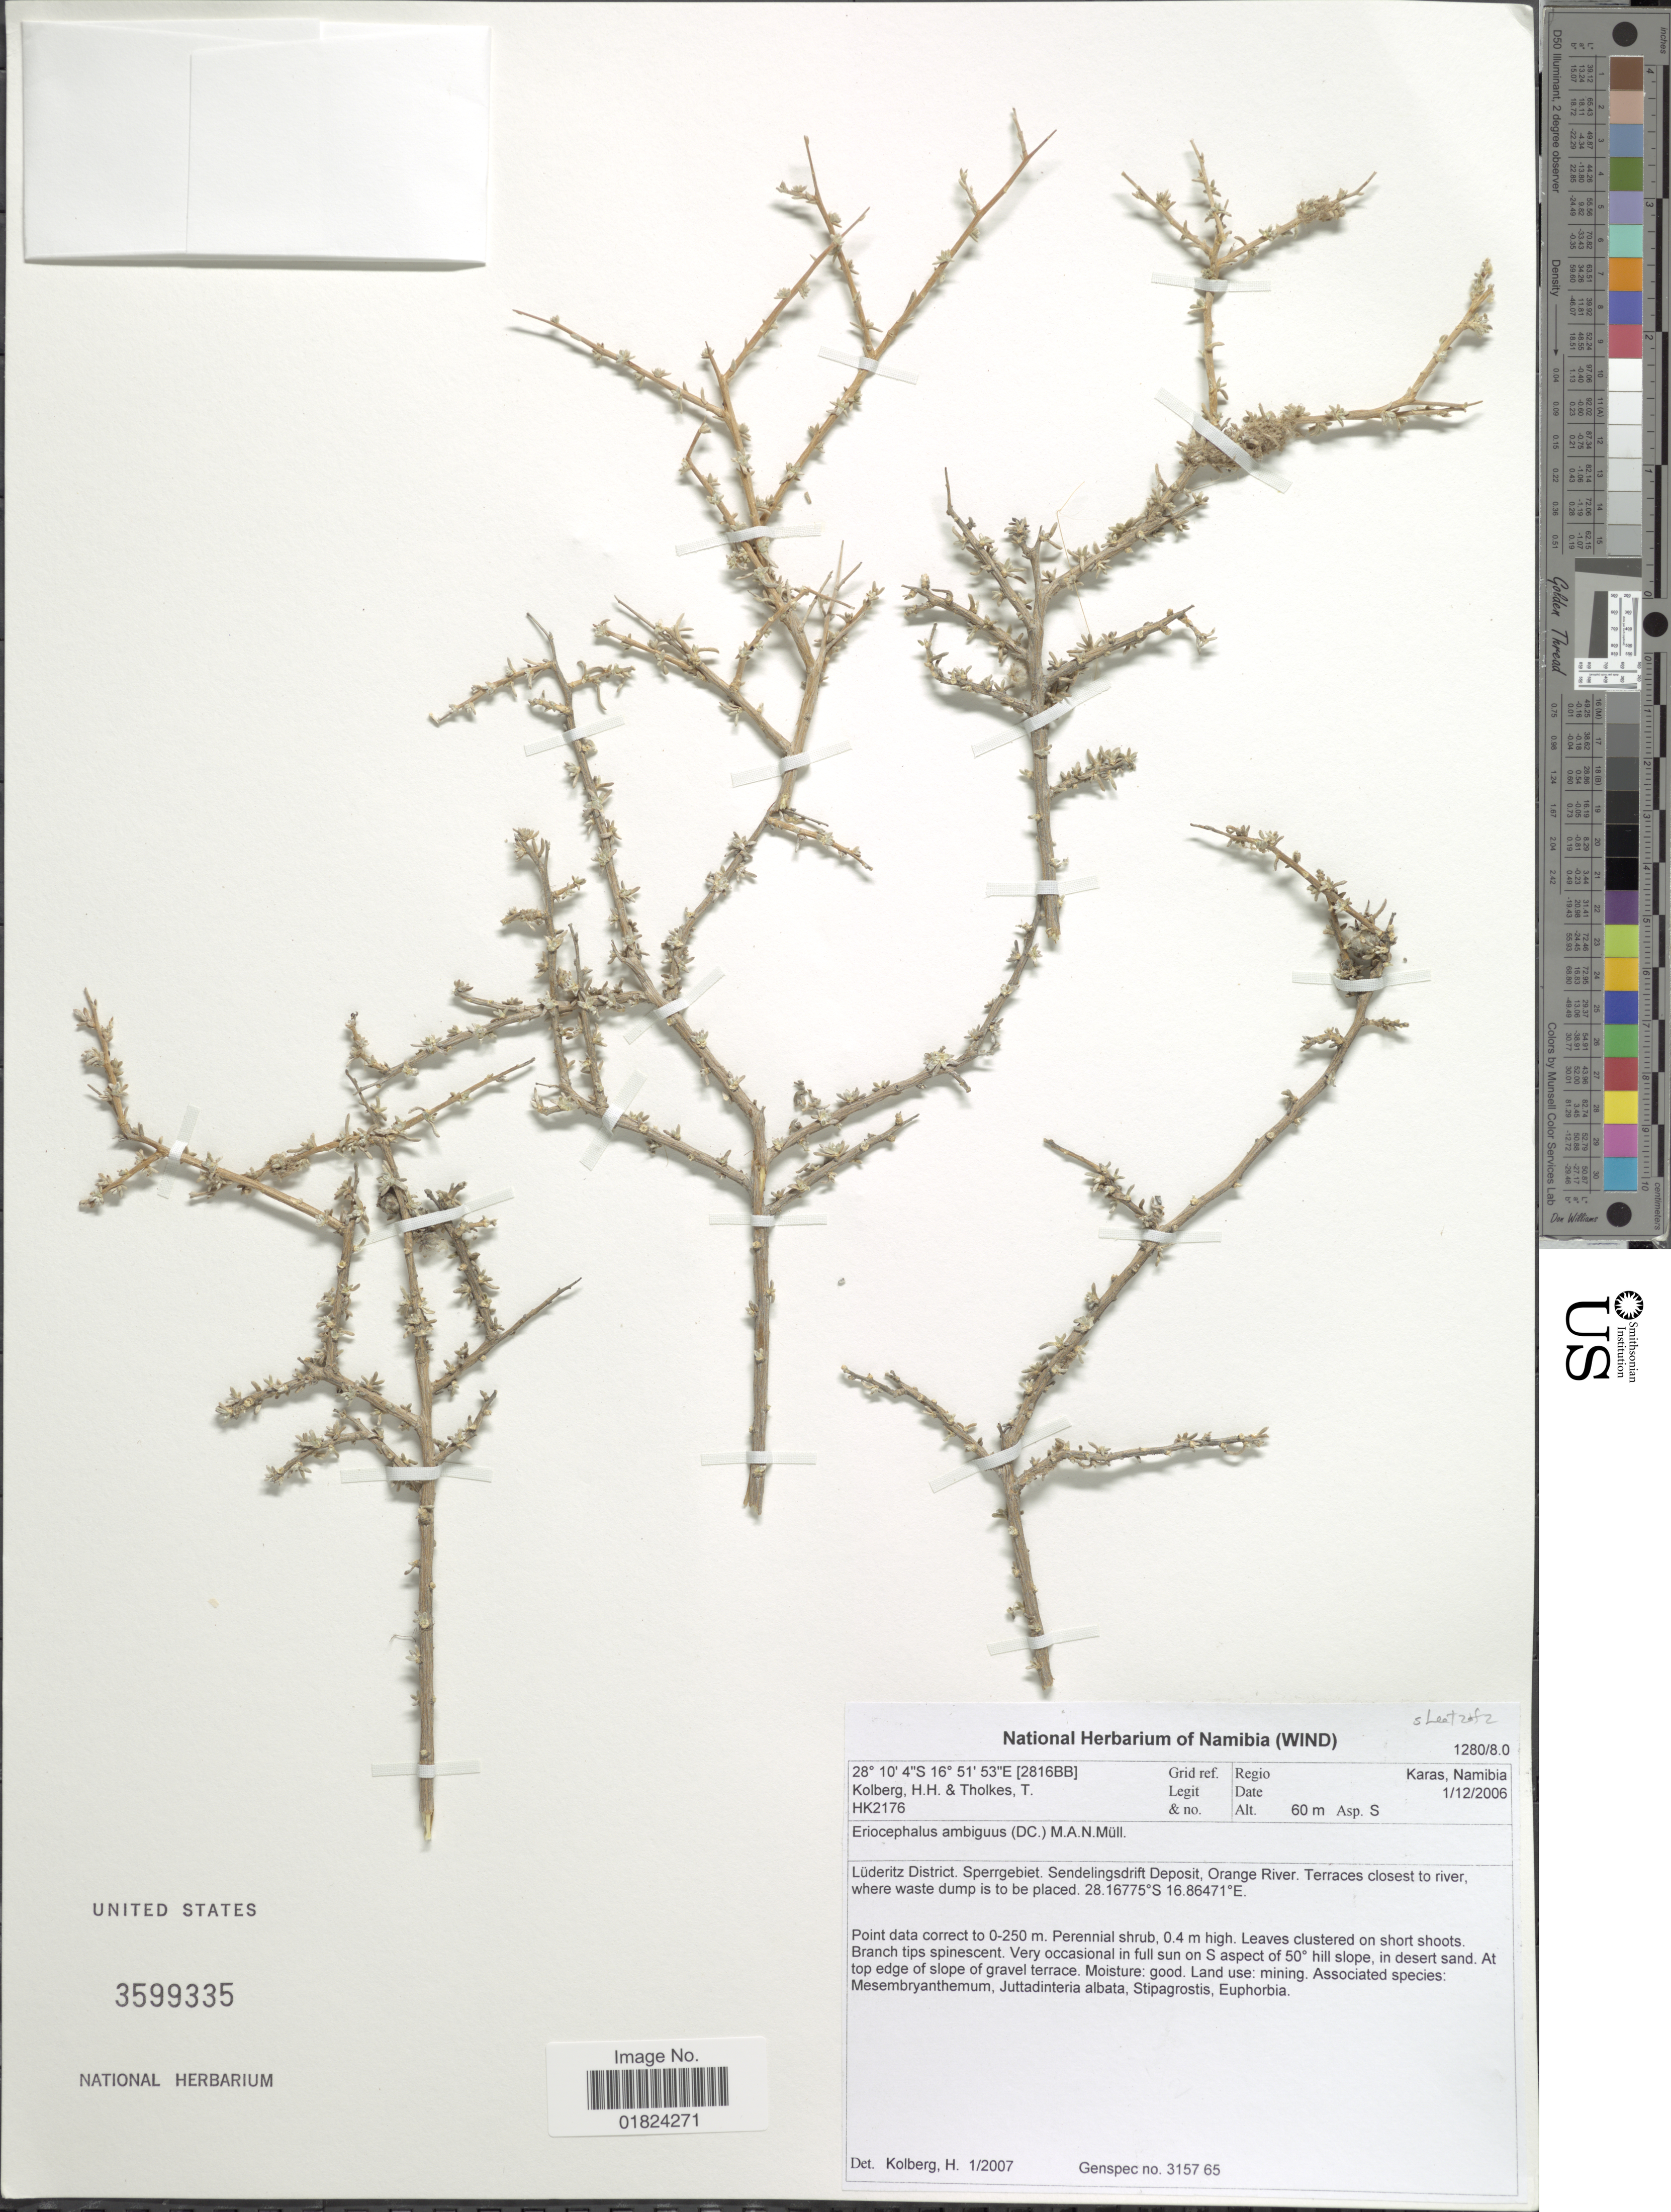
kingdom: Plantae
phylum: Tracheophyta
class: Magnoliopsida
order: Asterales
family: Asteraceae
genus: Eriocephalus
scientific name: Eriocephalus ambiguus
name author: (DC.) M.A.N. Müll.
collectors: H. H. Kolberg & T. Tholkes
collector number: HK2176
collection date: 2006-12-01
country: Namibia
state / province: Karas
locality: Lüderitz District, Sperrgebiet, Sendelingsdrift Deposit, Orange River, Terraces closest to river, where waste dump is to be placed.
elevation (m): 60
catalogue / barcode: US 3599335